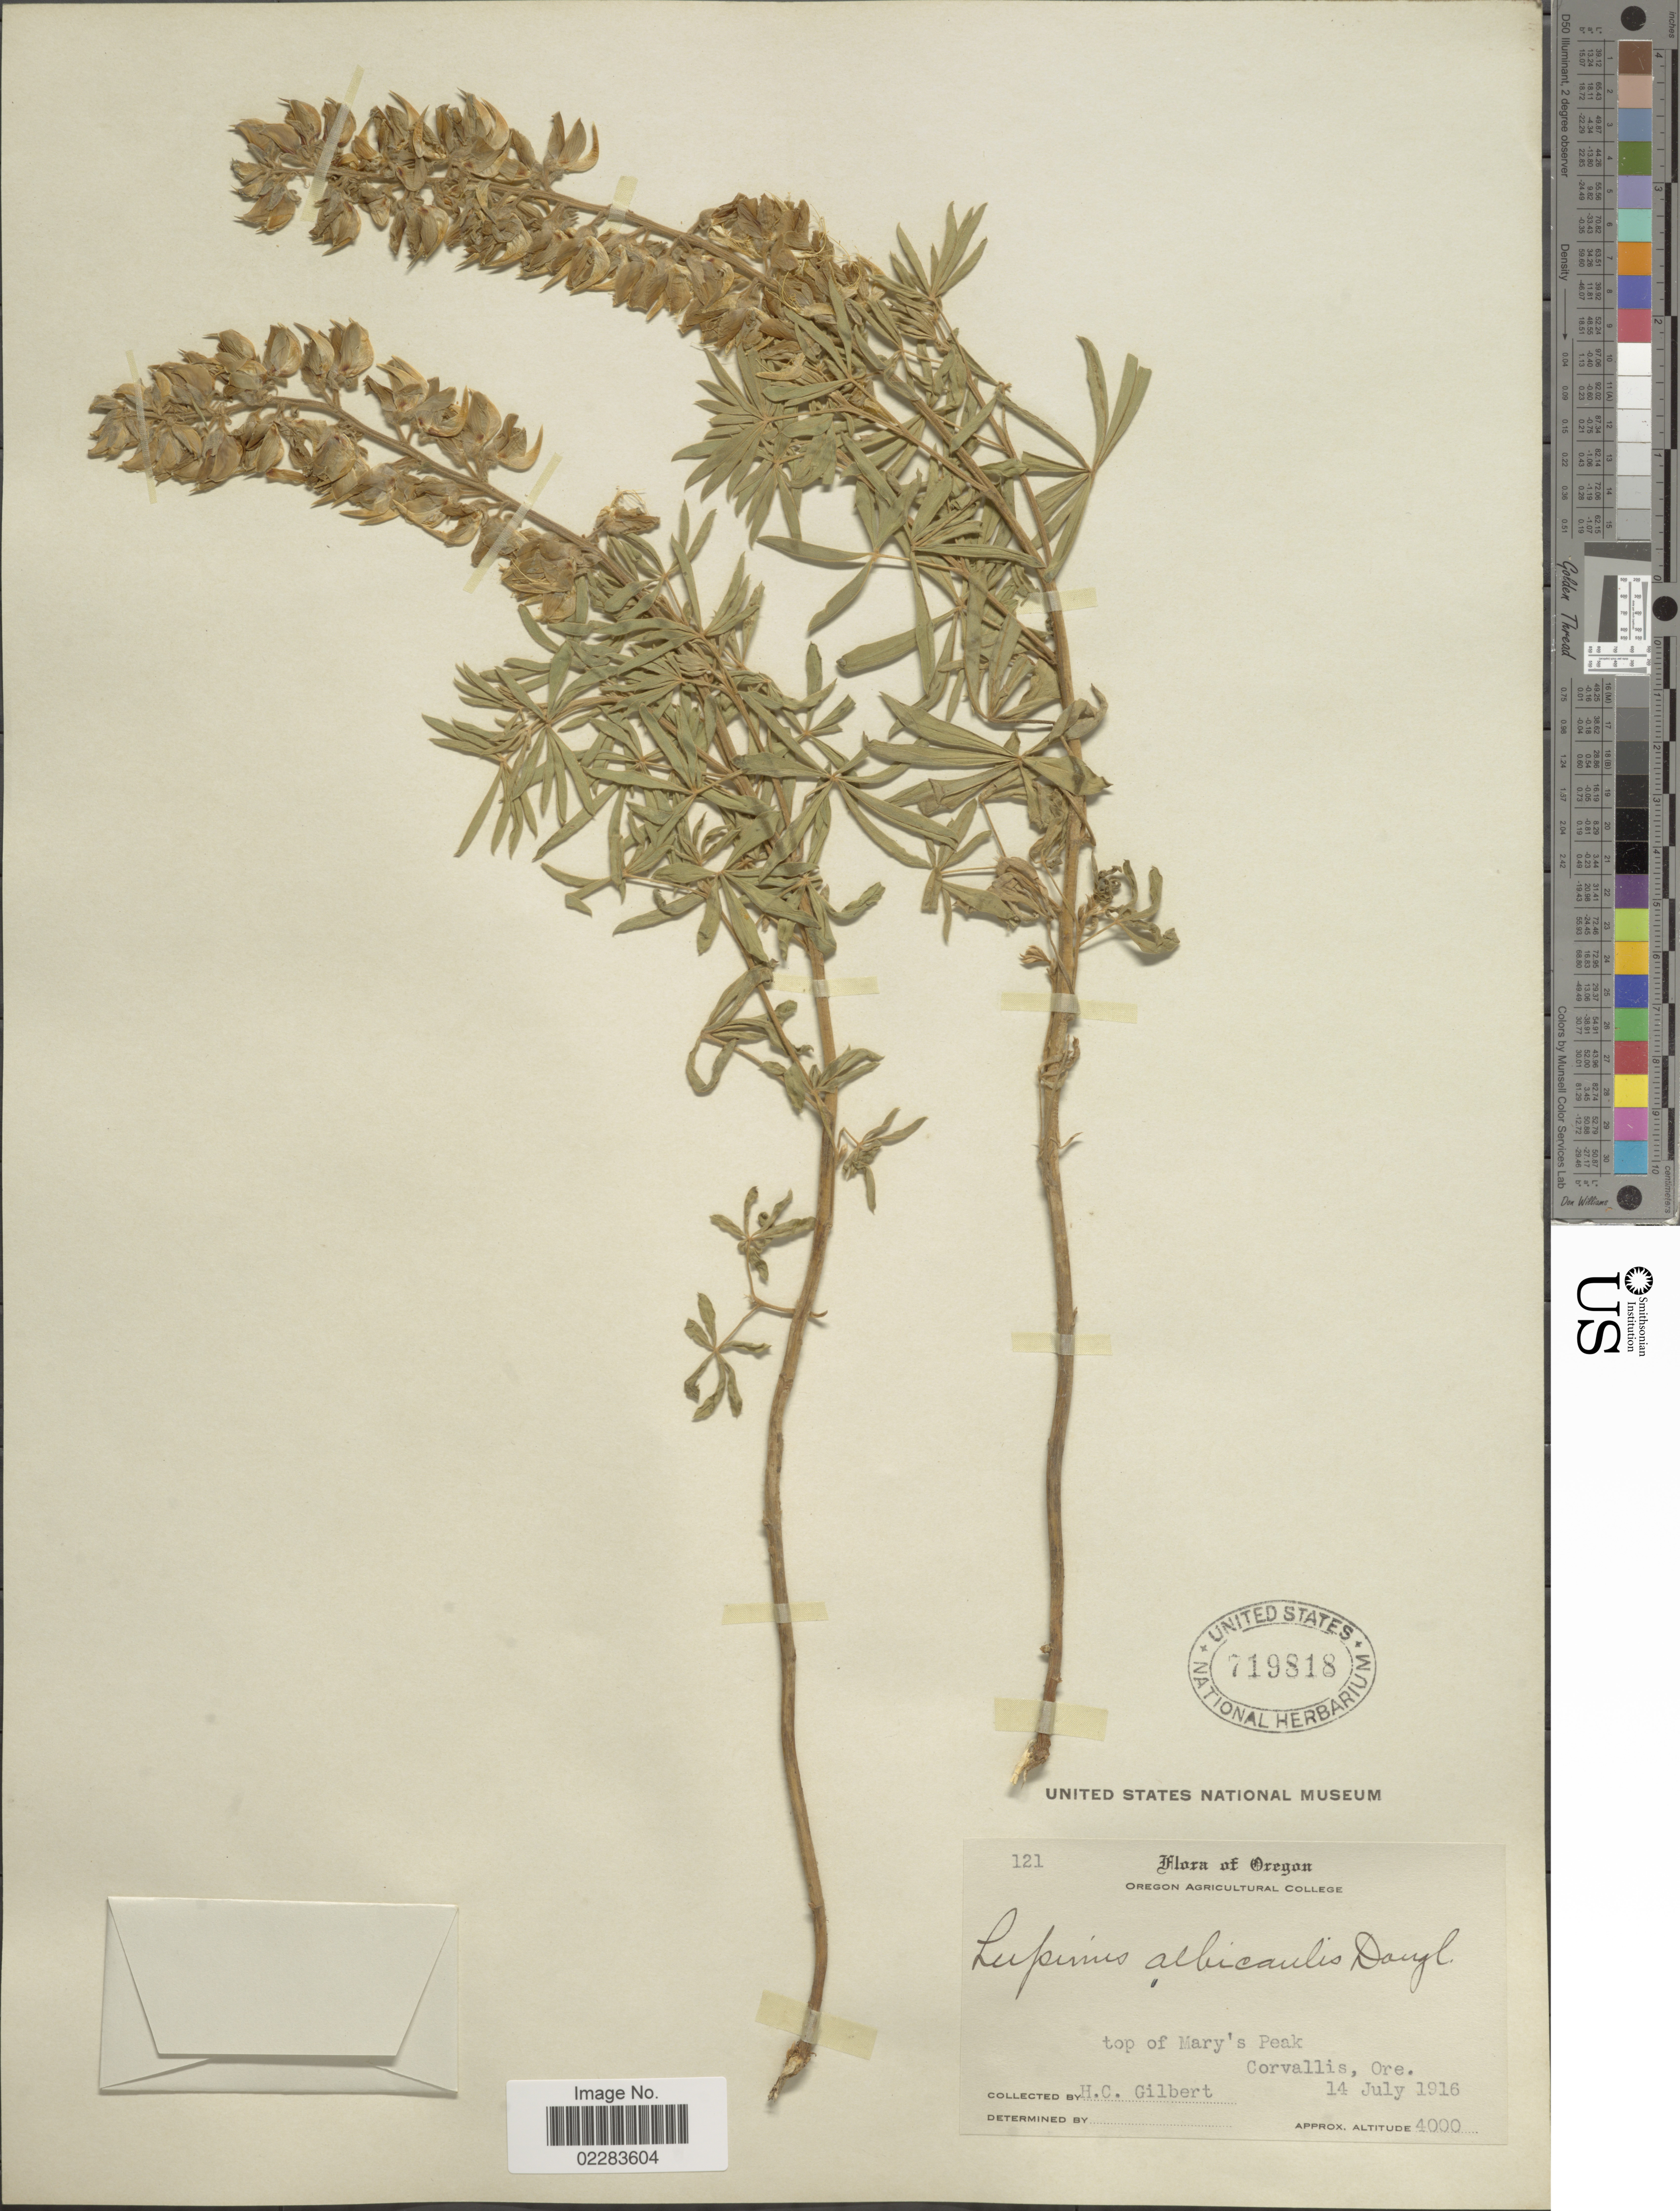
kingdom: Plantae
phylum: Tracheophyta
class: Magnoliopsida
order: Fabales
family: Fabaceae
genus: Lupinus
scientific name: Lupinus albicaulis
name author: Douglas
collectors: H. Gilbert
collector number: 121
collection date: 1916-07-14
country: United States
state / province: Oregon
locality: Top of Mary's Peak. Corvallis, Ore.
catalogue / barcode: US 719818